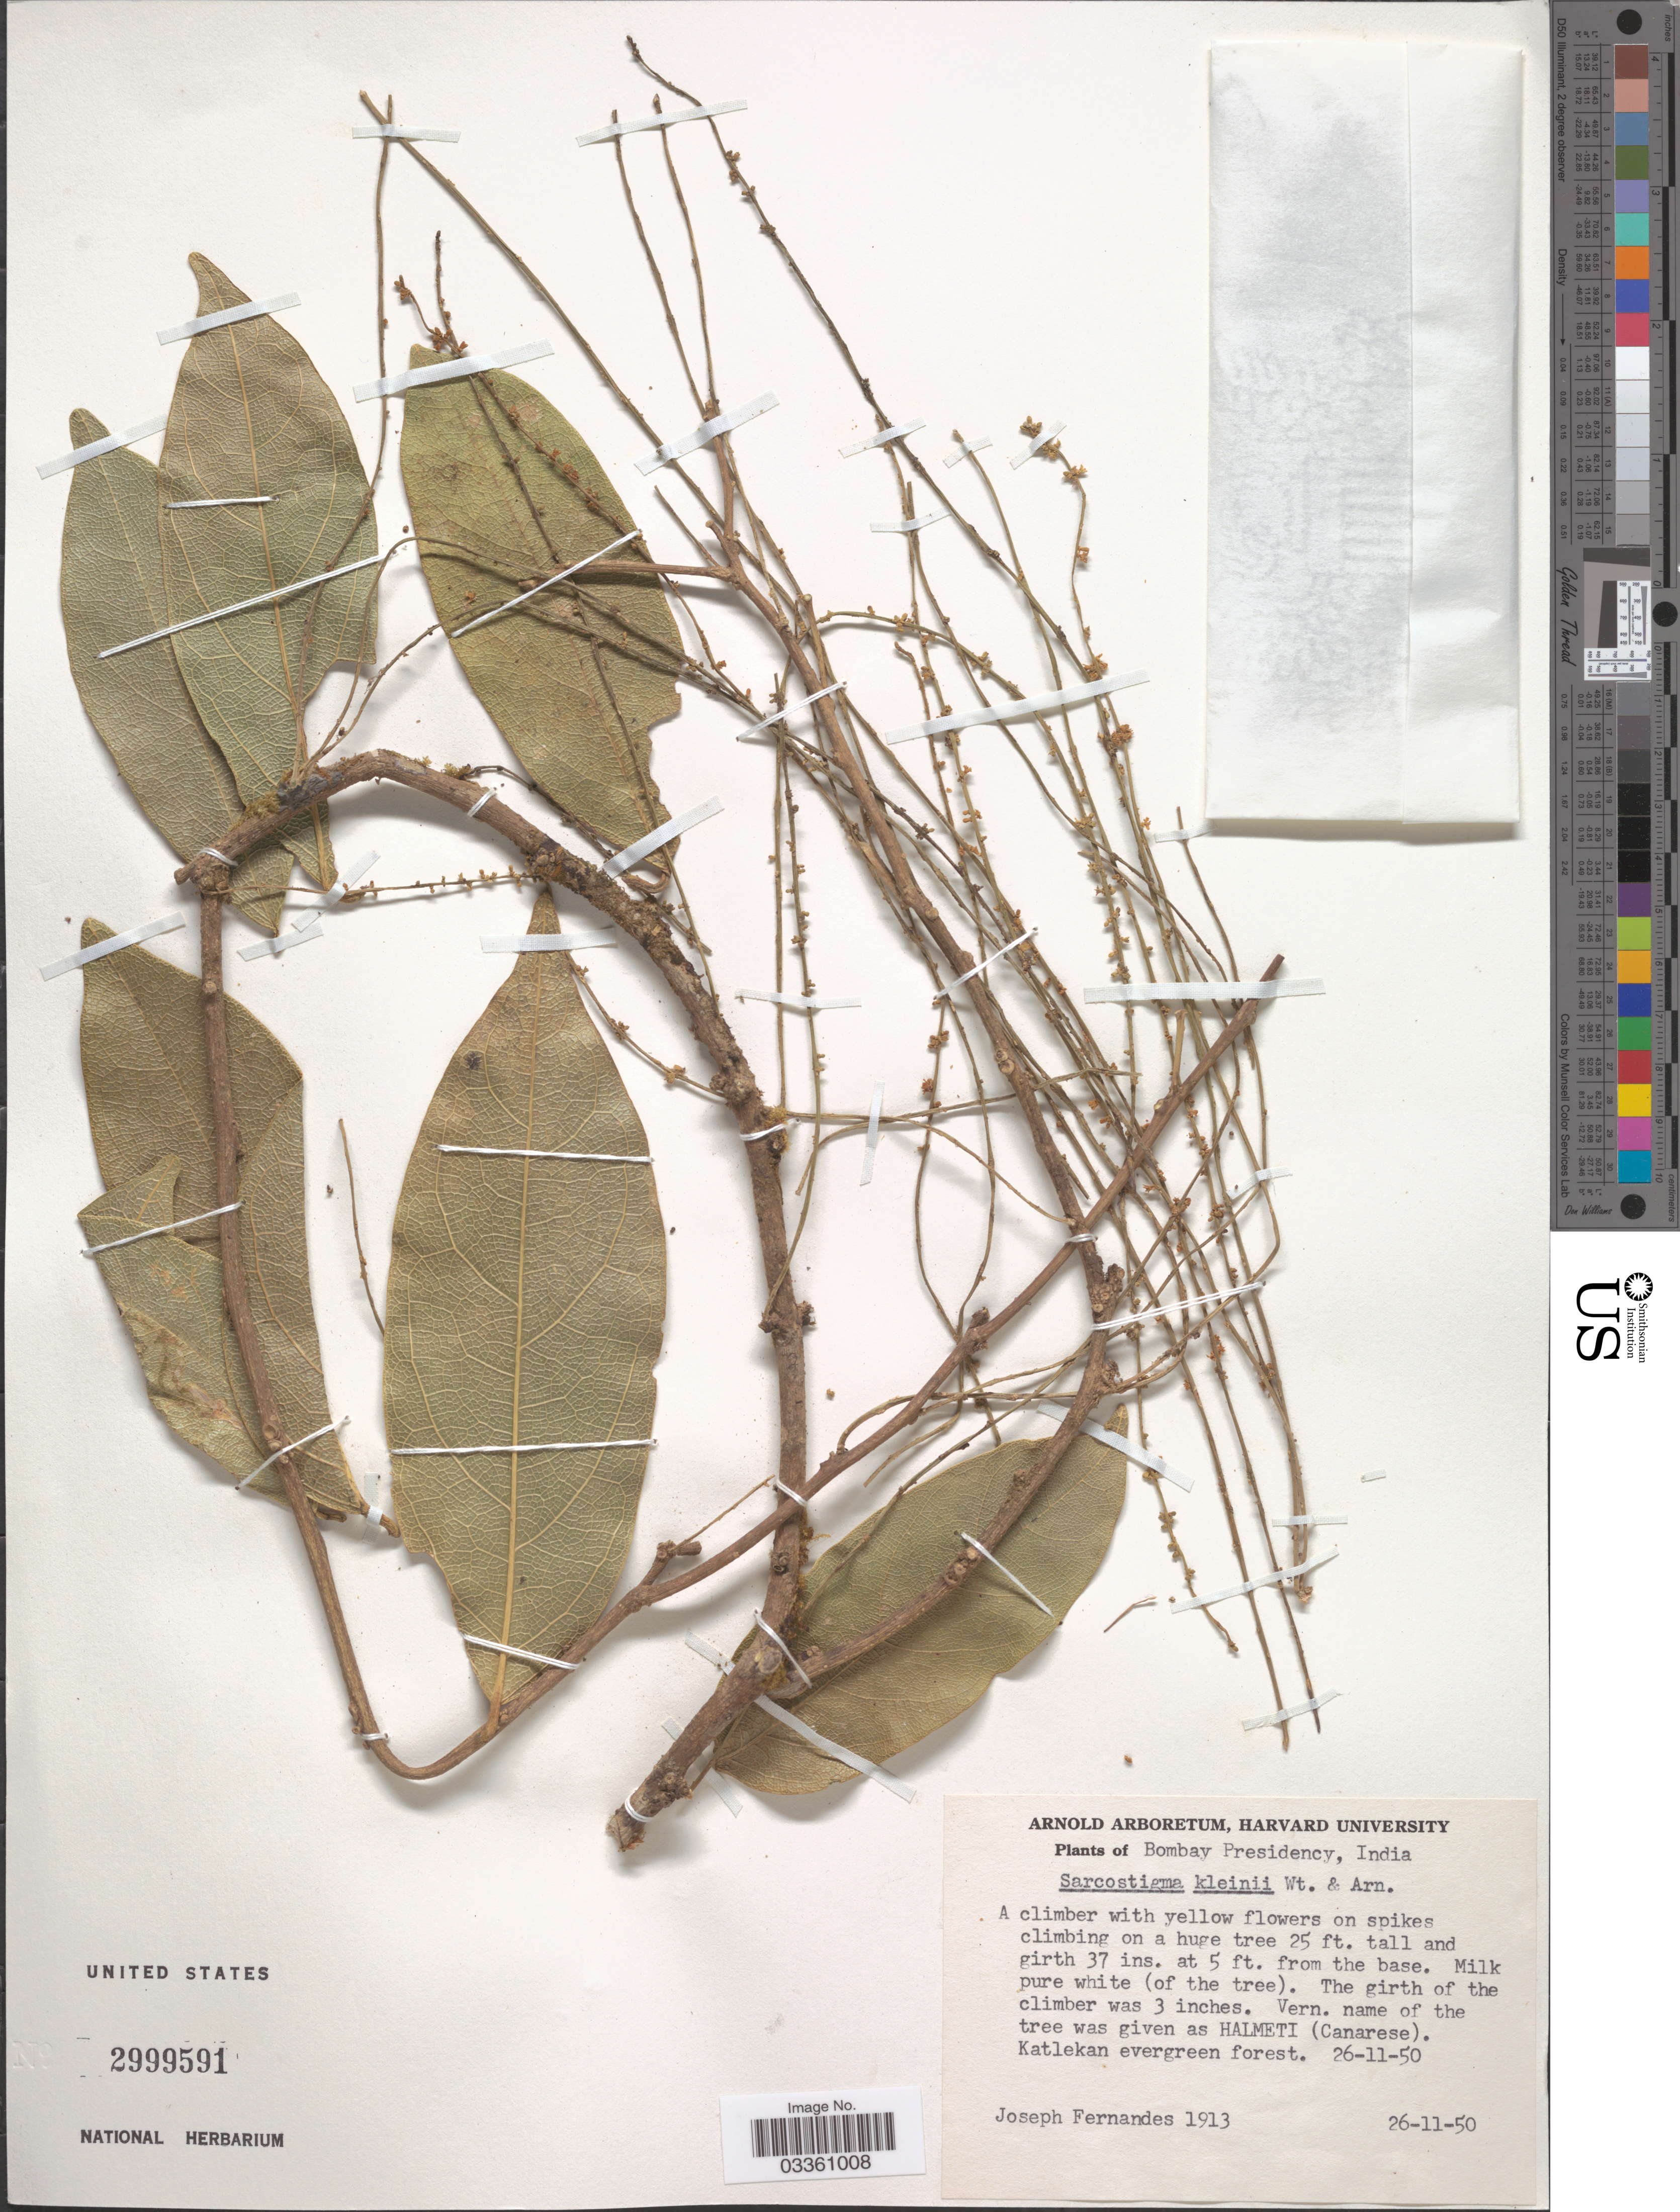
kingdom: Plantae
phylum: Tracheophyta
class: Magnoliopsida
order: Icacinales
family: Icacinaceae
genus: Sarcostigma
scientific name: Sarcostigma kleinii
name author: Wight & Arn.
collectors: J. Fernandes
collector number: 1913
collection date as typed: Transcribed d/m/y: 26/11/50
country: India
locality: Bombay Presidency. Katlekan evergreen forest.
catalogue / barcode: US 2999591